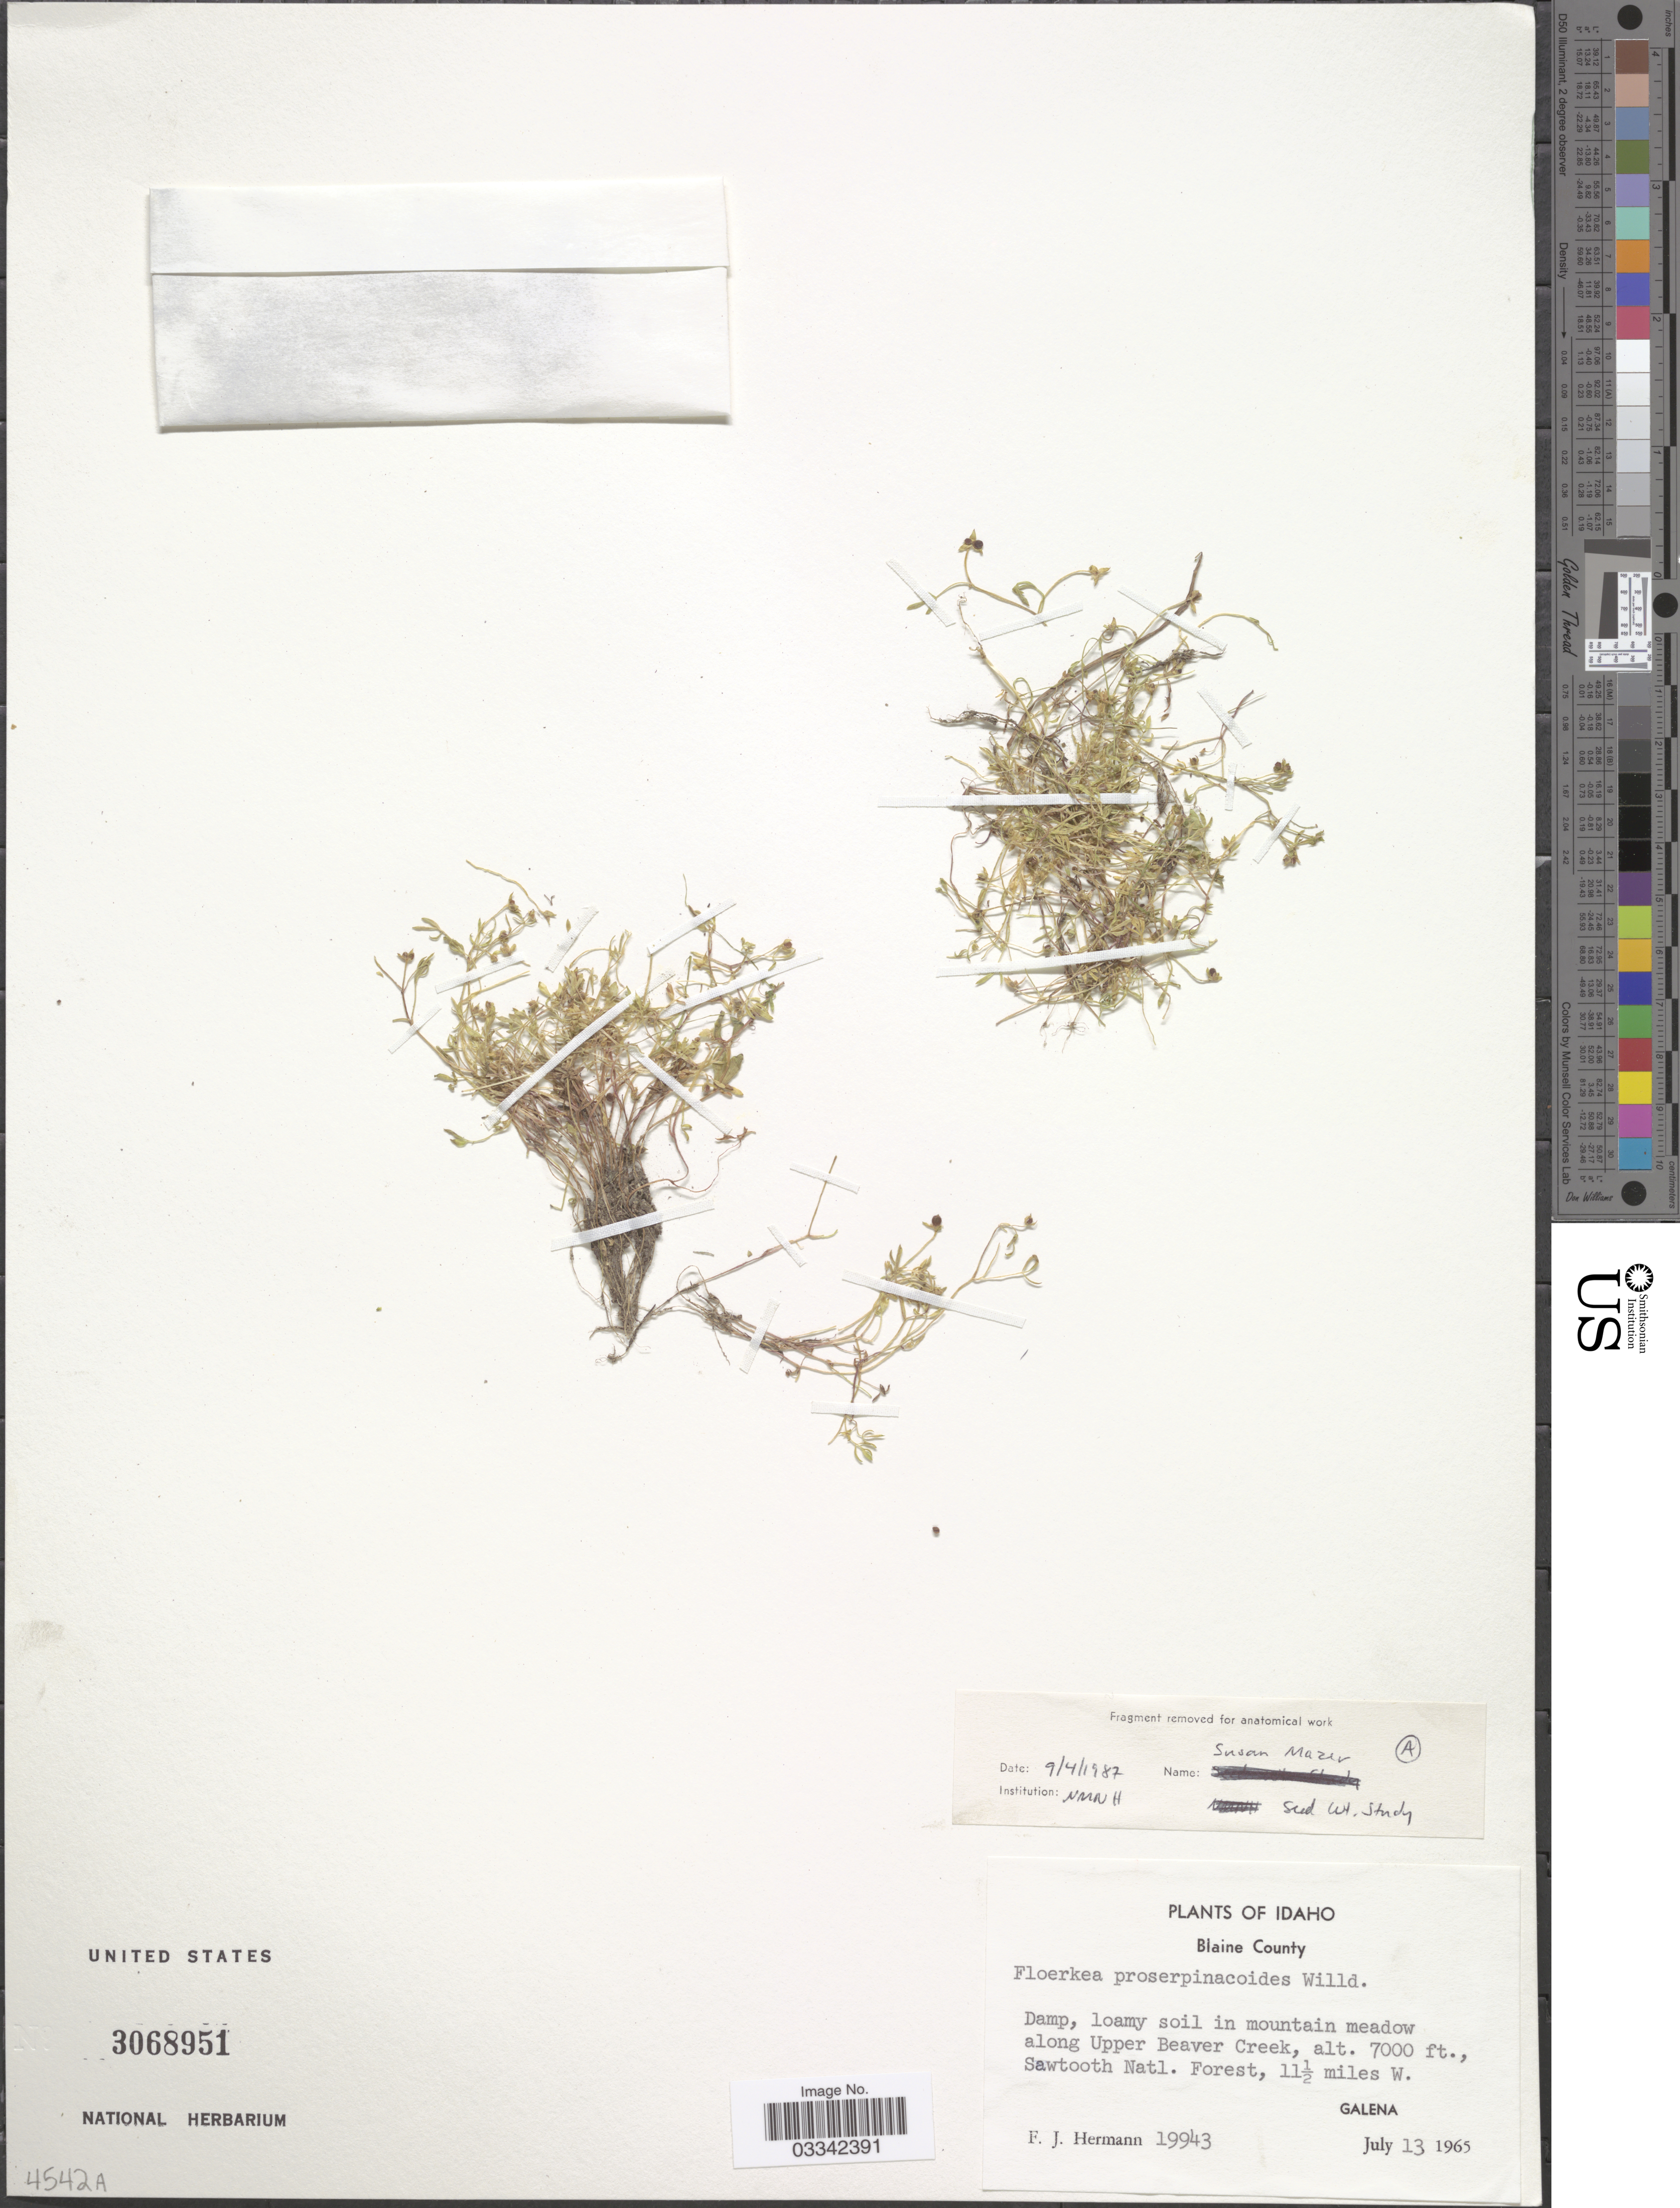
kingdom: Plantae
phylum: Tracheophyta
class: Magnoliopsida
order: Brassicales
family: Limnanthaceae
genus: Floerkea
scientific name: Floerkea proserpinacoides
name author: Willd.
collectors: F. J. Hermann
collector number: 19943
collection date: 1965-07-13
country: United States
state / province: Idaho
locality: Blaine County. Along Upper Beaver Creek, Sawtooth Natl. Forest, 11½ miles W. Galena.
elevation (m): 2134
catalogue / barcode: US 3068951